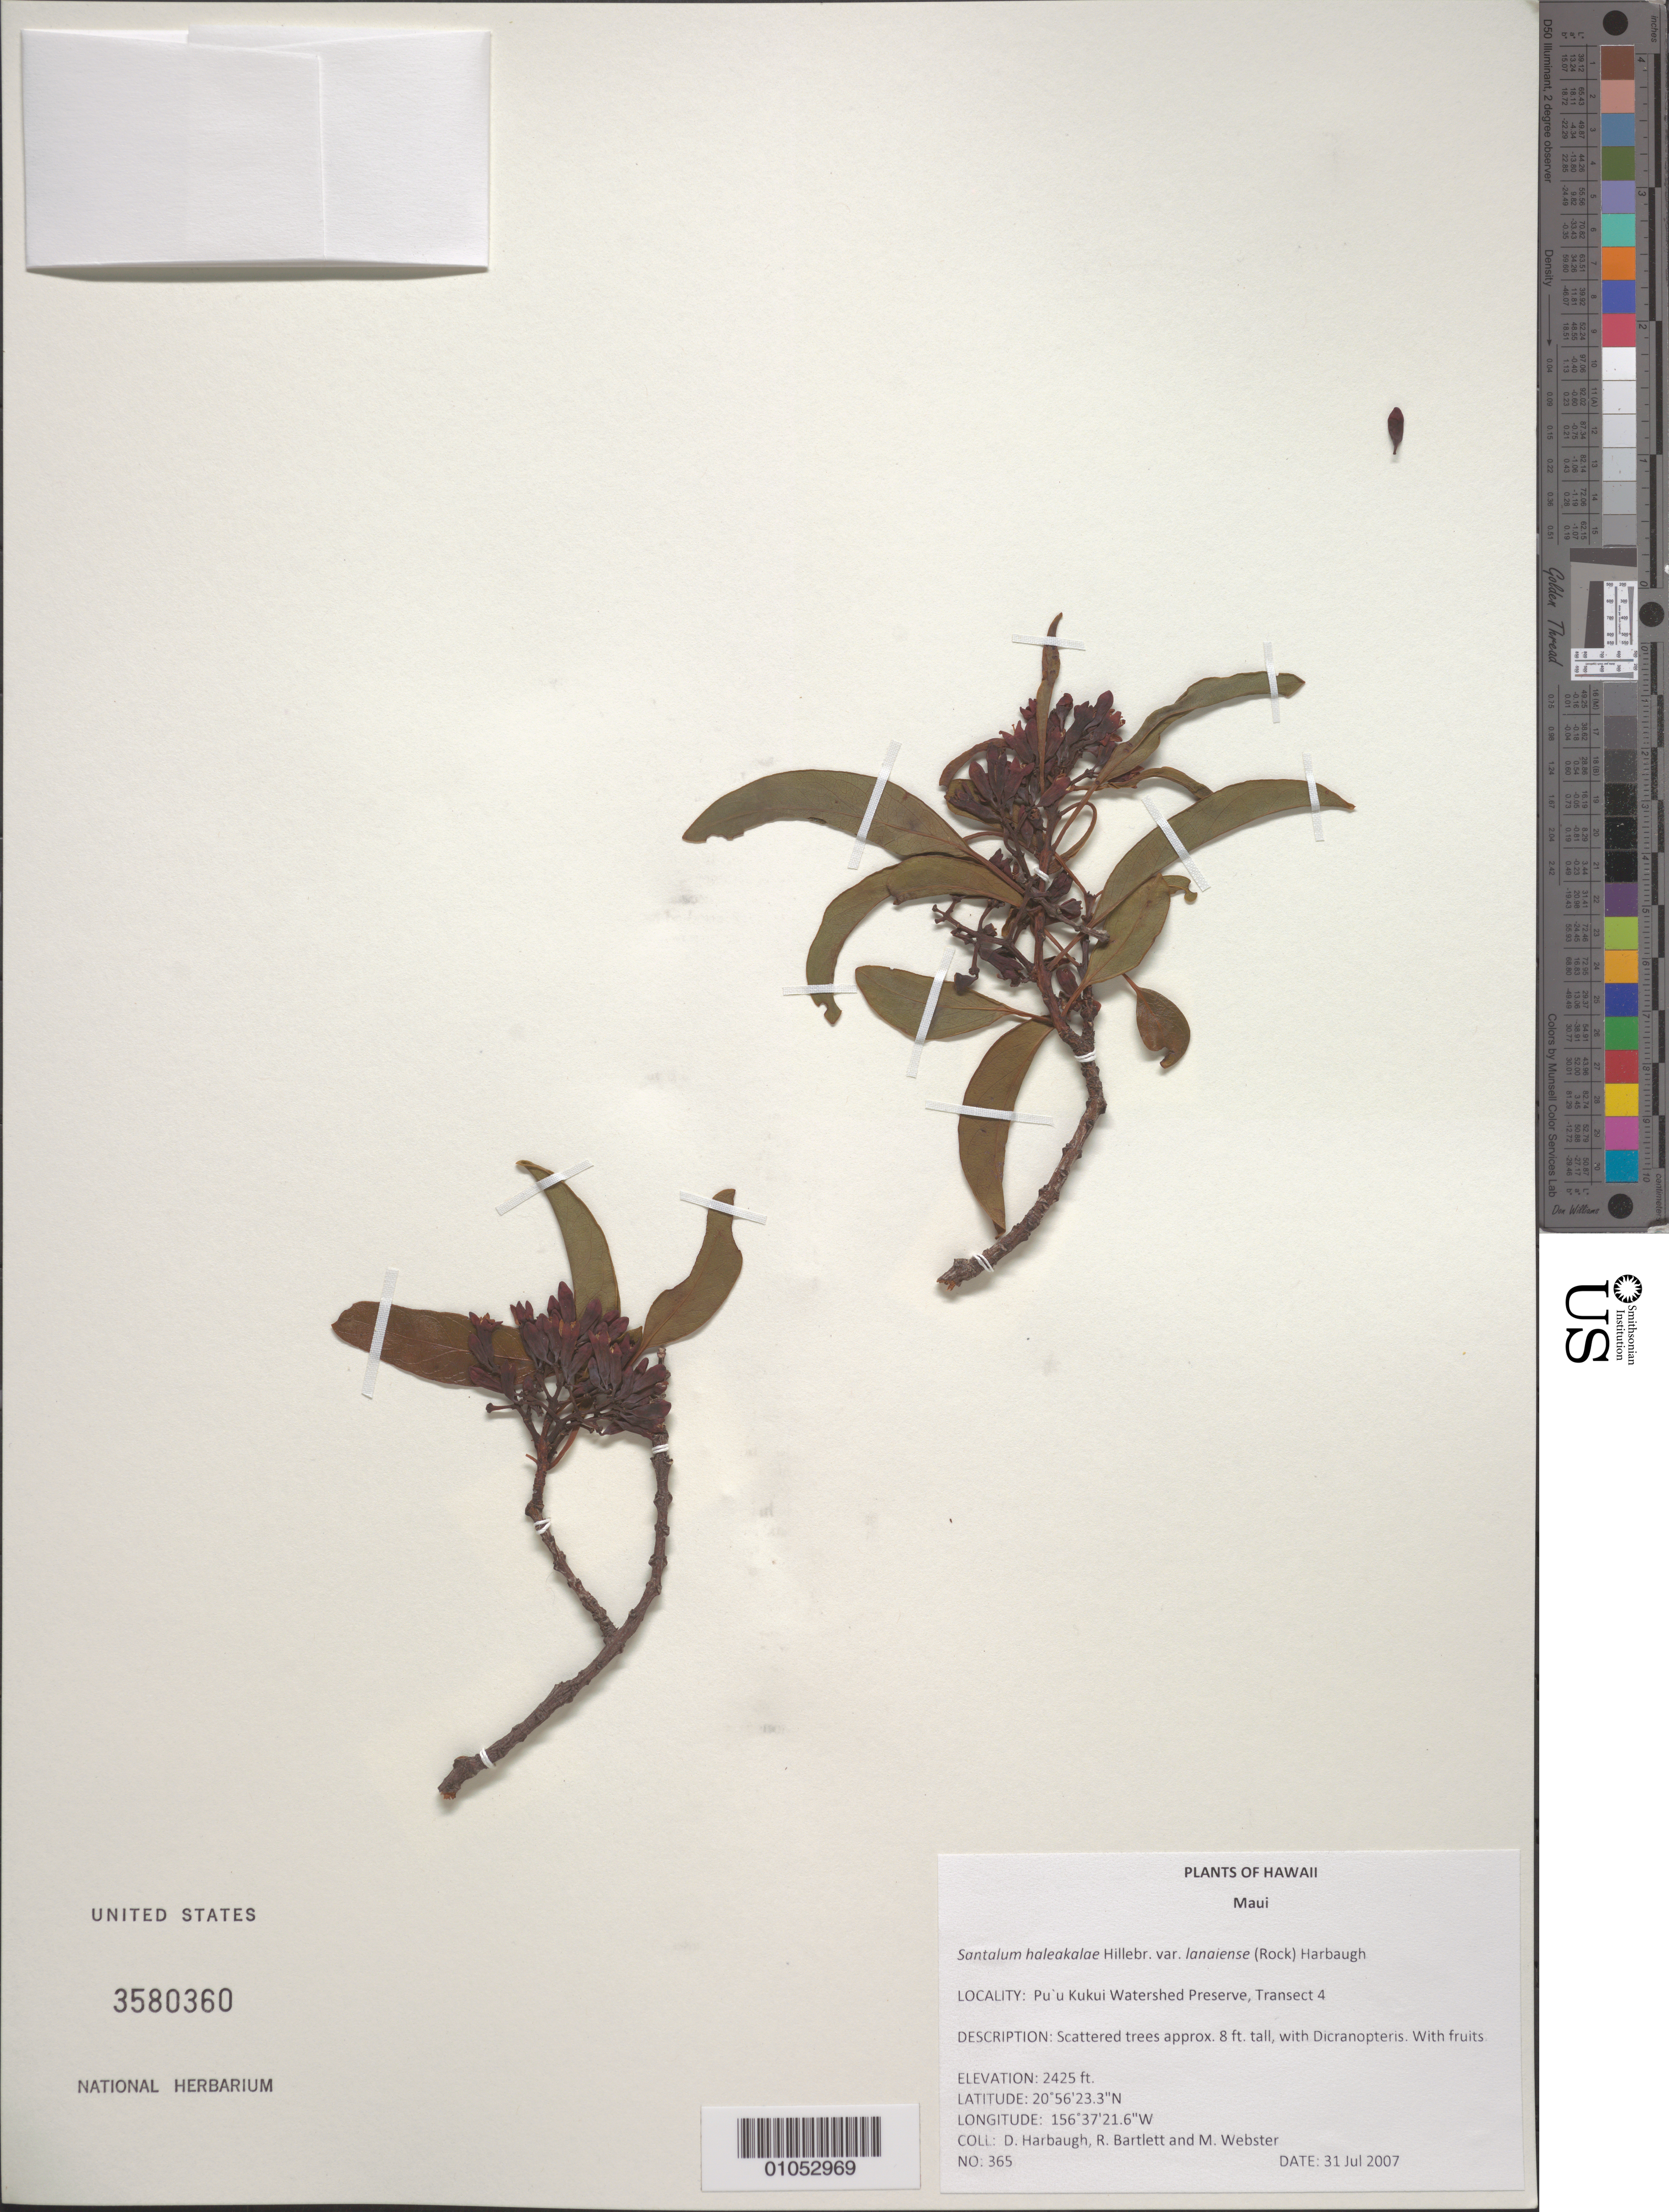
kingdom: Plantae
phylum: Tracheophyta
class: Magnoliopsida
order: Santalales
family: Santalaceae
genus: Santalum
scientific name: Santalum haleakalae var. lanaiense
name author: (Rock) Harbaugh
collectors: D. Harbaugh, R. Bartlett & M. Webster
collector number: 365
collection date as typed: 31 Jul 2007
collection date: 2007-07-31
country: United States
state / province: Hawaii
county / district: Maui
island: Maui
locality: Puu Kukui watershed Preserve, Transect 4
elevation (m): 739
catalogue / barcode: US 3580360